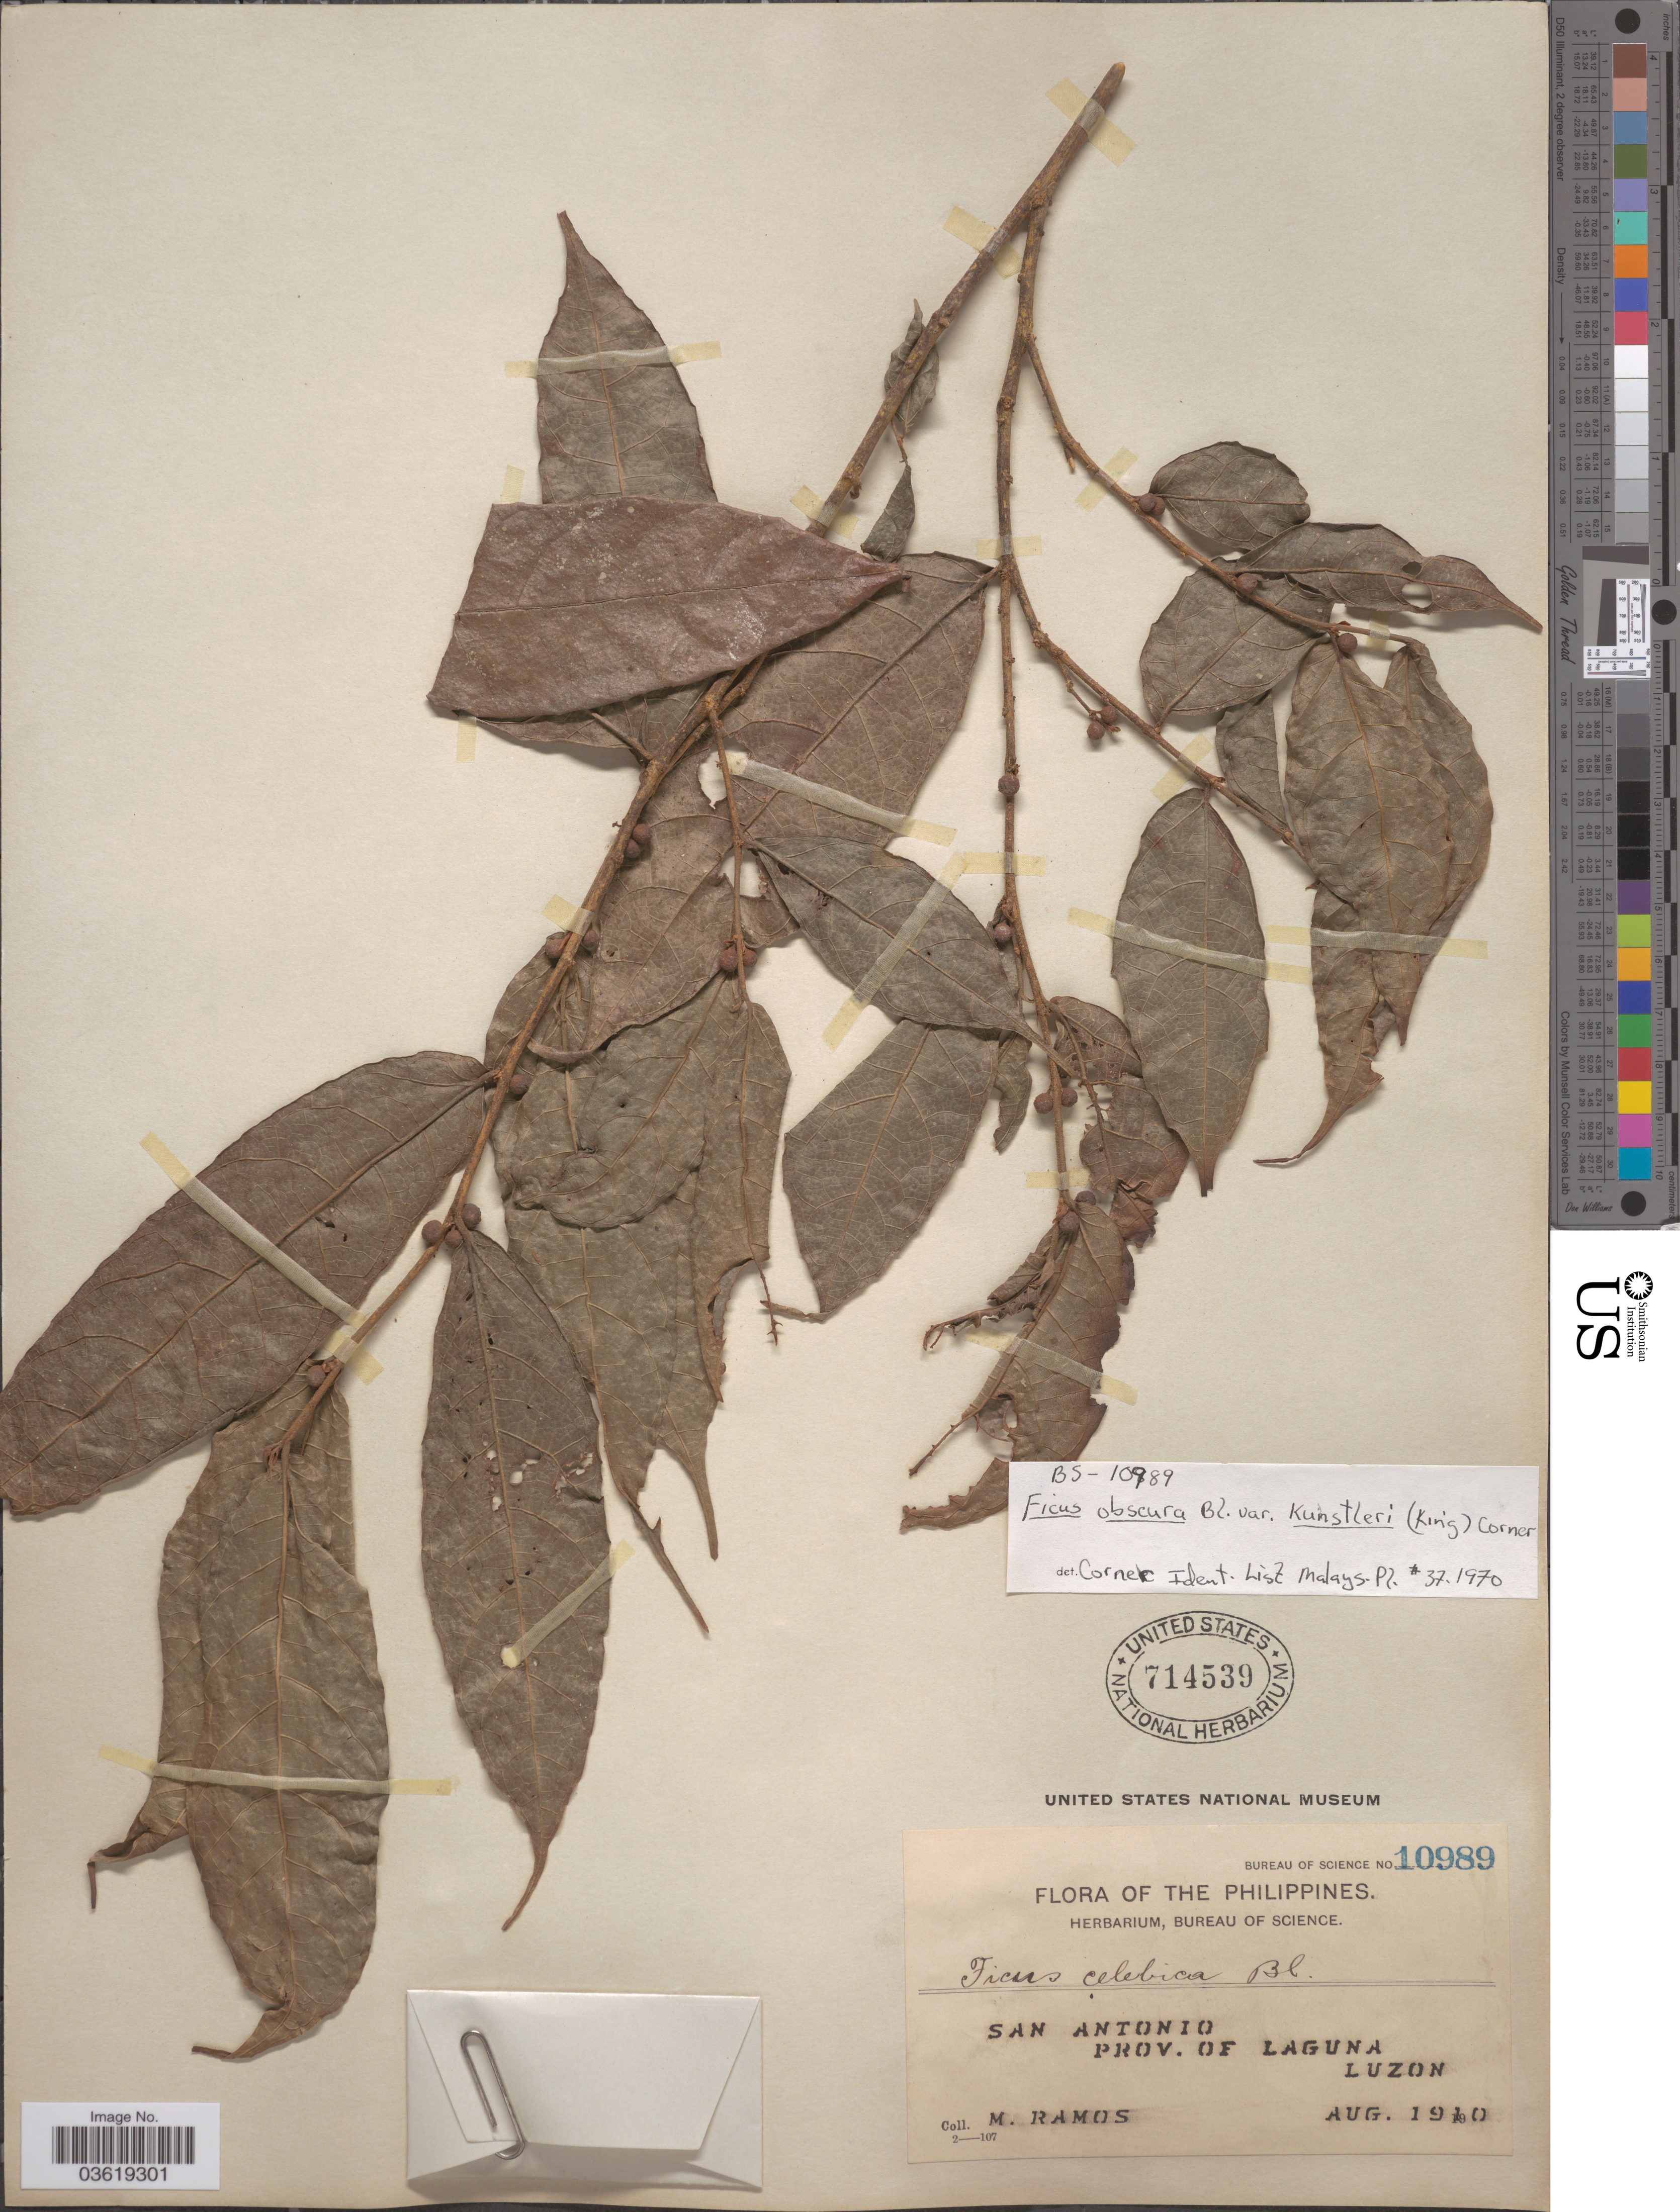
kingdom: Plantae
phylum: Tracheophyta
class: Magnoliopsida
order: Rosales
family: Moraceae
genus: Ficus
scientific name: Ficus obscura var. kunstleri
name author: Blume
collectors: M. Ramos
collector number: Bureau of Science 10989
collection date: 1910-08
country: Philippines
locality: San Antonio, Prov. of Laguna, Luzon.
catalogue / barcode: US 714539